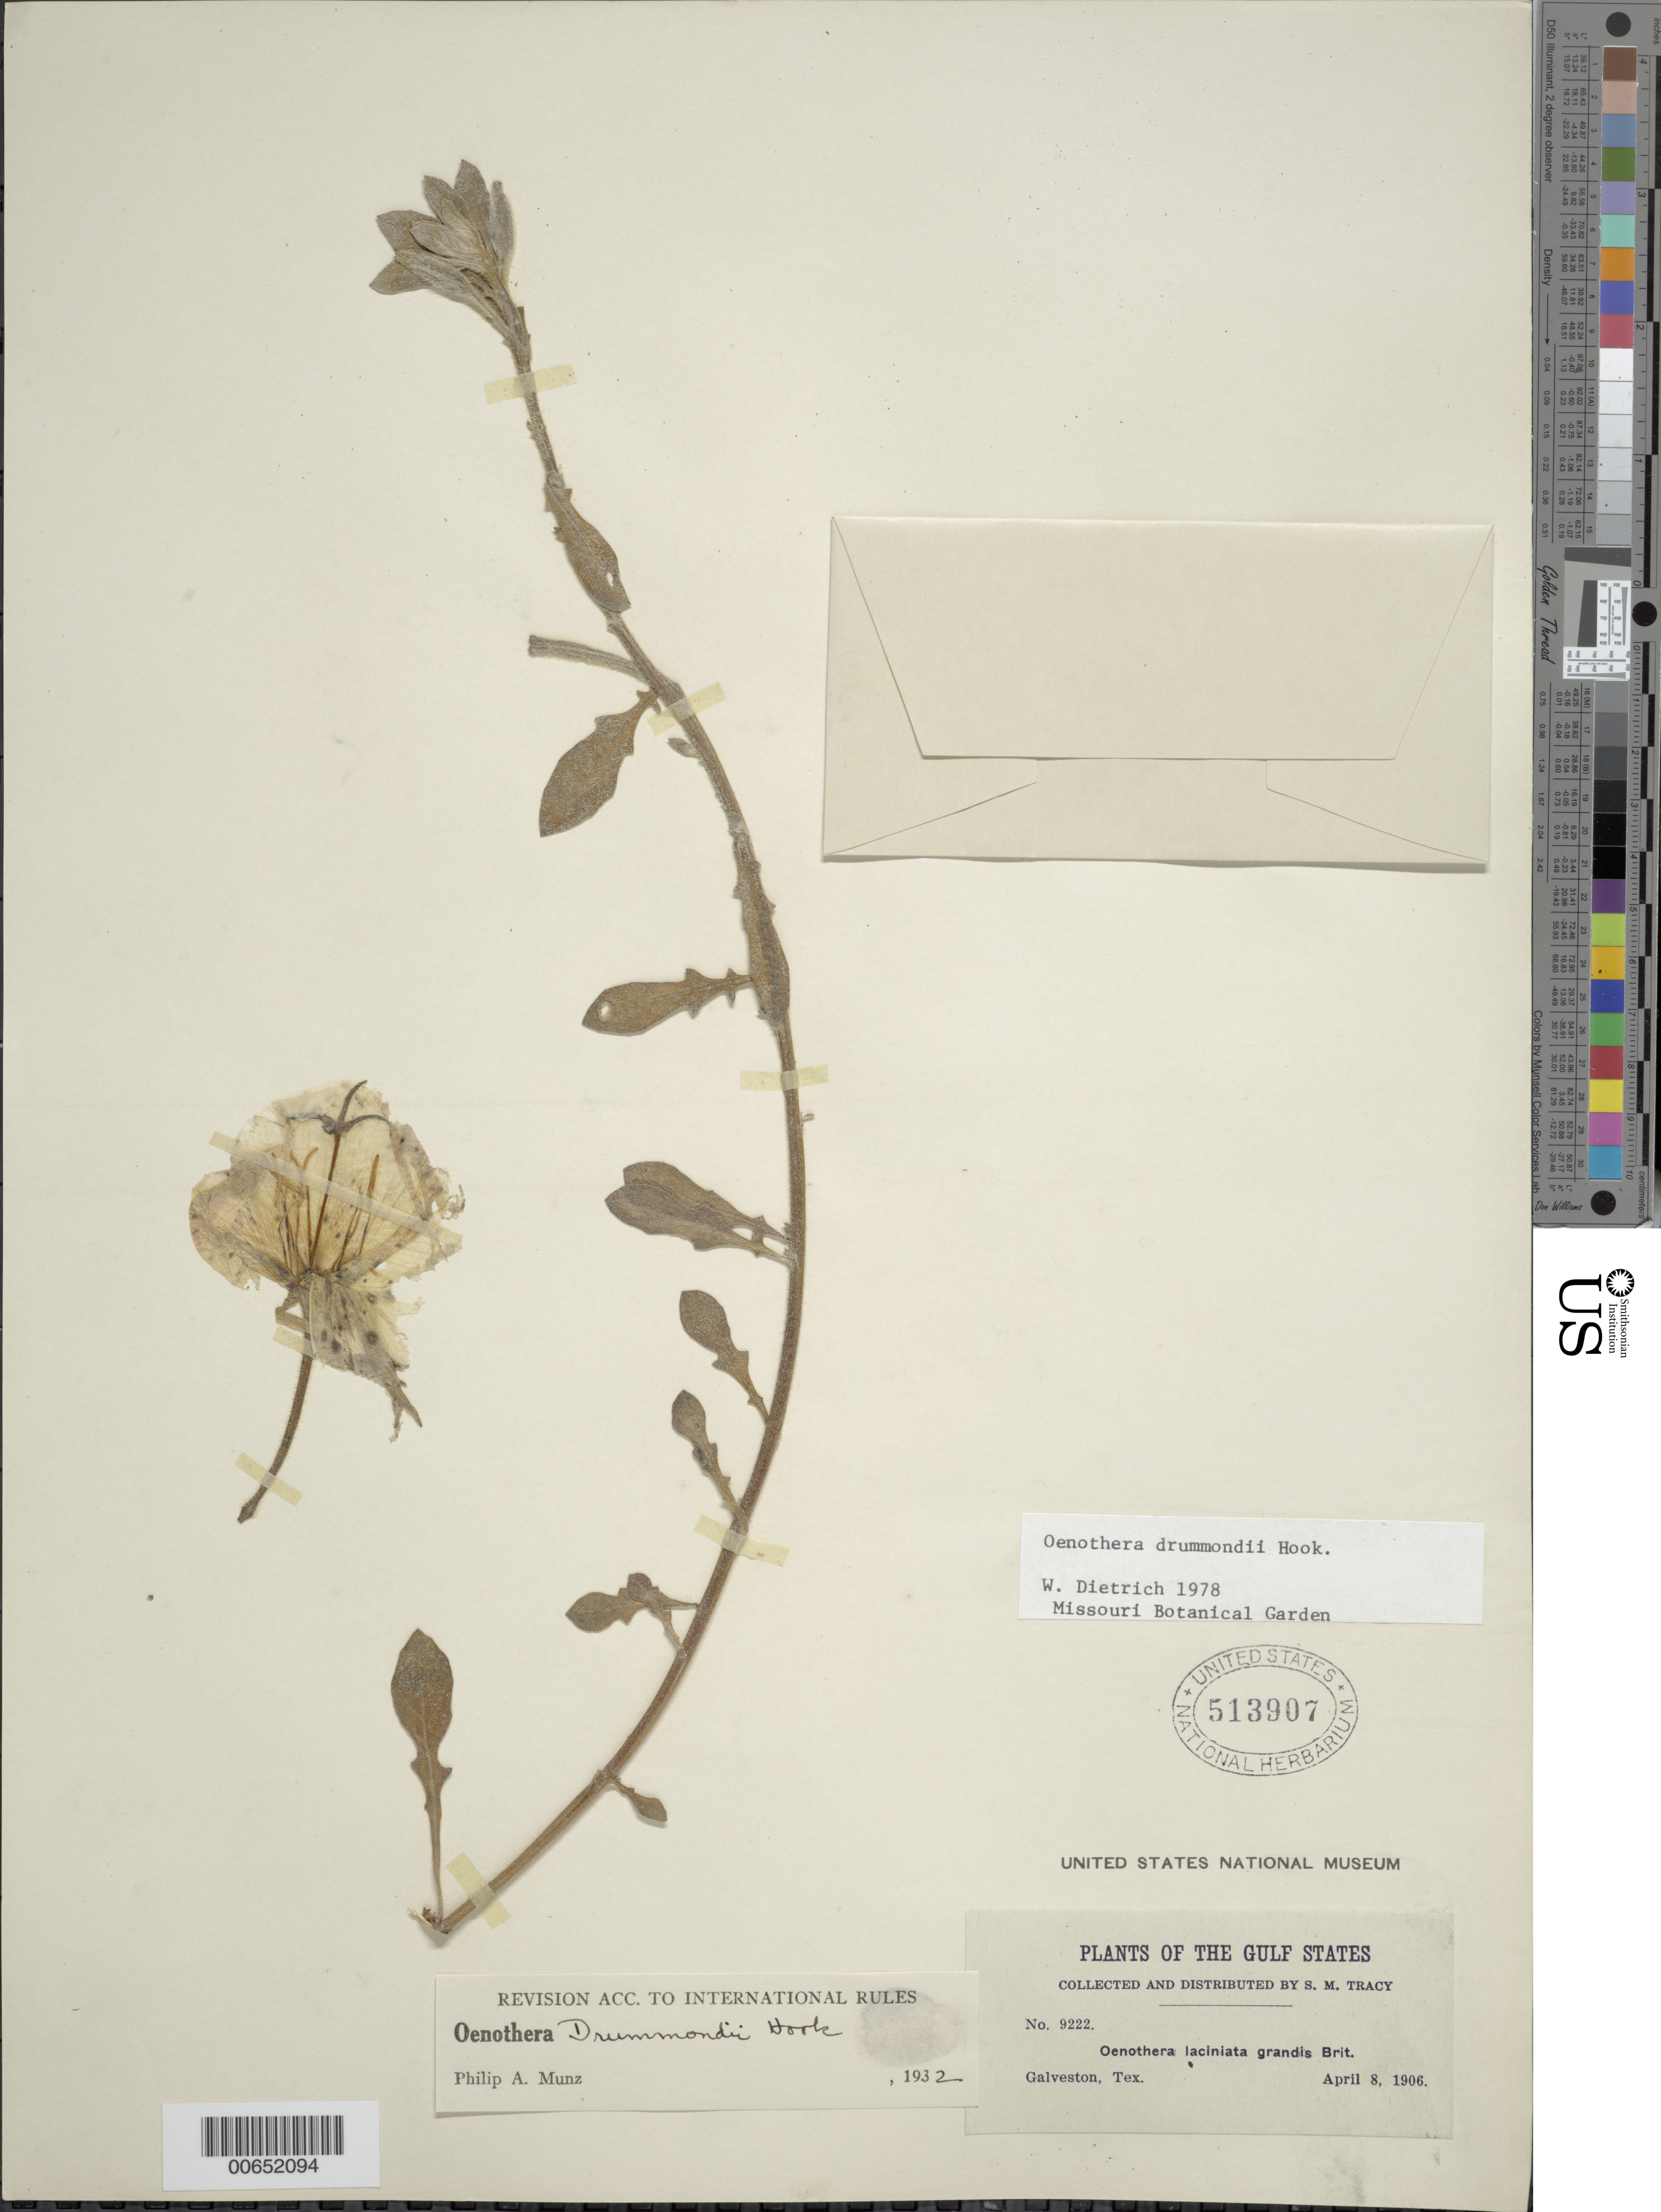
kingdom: Plantae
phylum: Tracheophyta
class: Magnoliopsida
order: Myrtales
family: Onagraceae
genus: Oenothera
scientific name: Oenothera drummondii subsp. drummondii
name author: Hook.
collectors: S. M. Tracy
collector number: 9222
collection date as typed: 08 Apr 1906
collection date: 1906-04-08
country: United States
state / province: Texas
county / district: Galveston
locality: Galveston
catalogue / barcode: US 513907